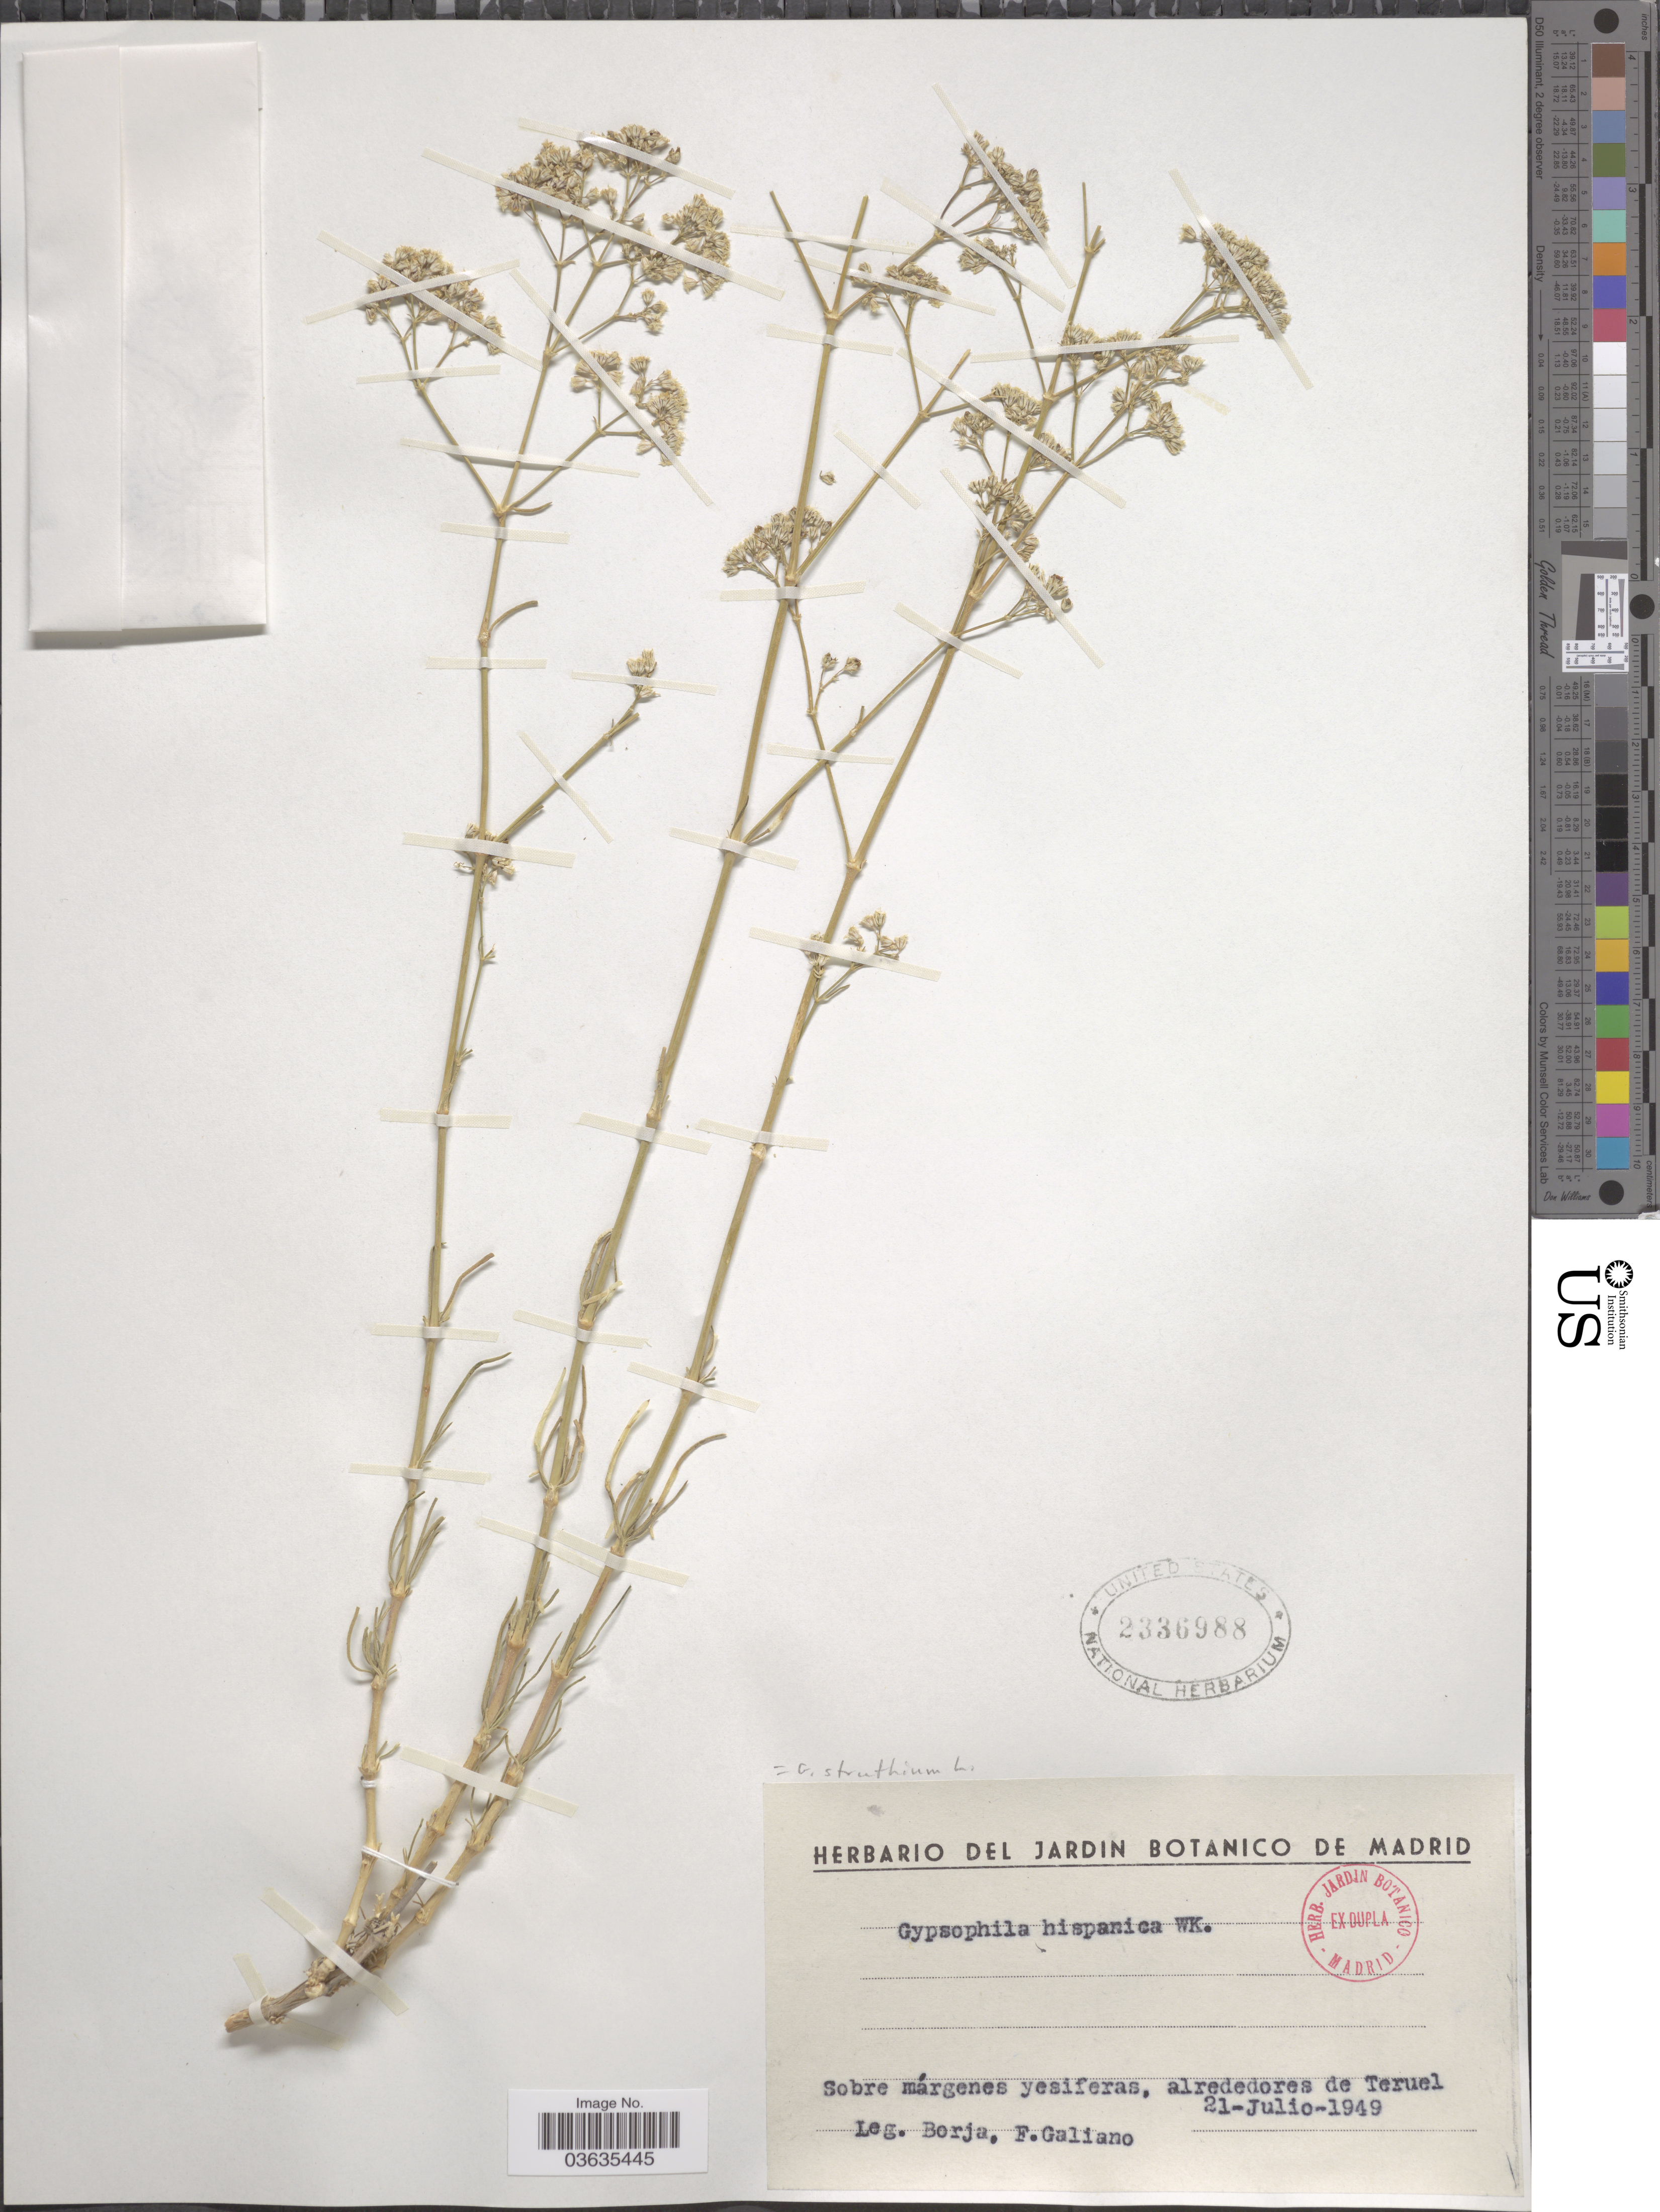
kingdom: Plantae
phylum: Tracheophyta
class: Magnoliopsida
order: Caryophyllales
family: Caryophyllaceae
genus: Gypsophila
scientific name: Gypsophila struthium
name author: Loefl.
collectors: -. Borja & E. F. Galiano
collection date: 1949-07-21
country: Spain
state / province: Madrid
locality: Alrededores de Teruel.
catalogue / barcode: US 2336988